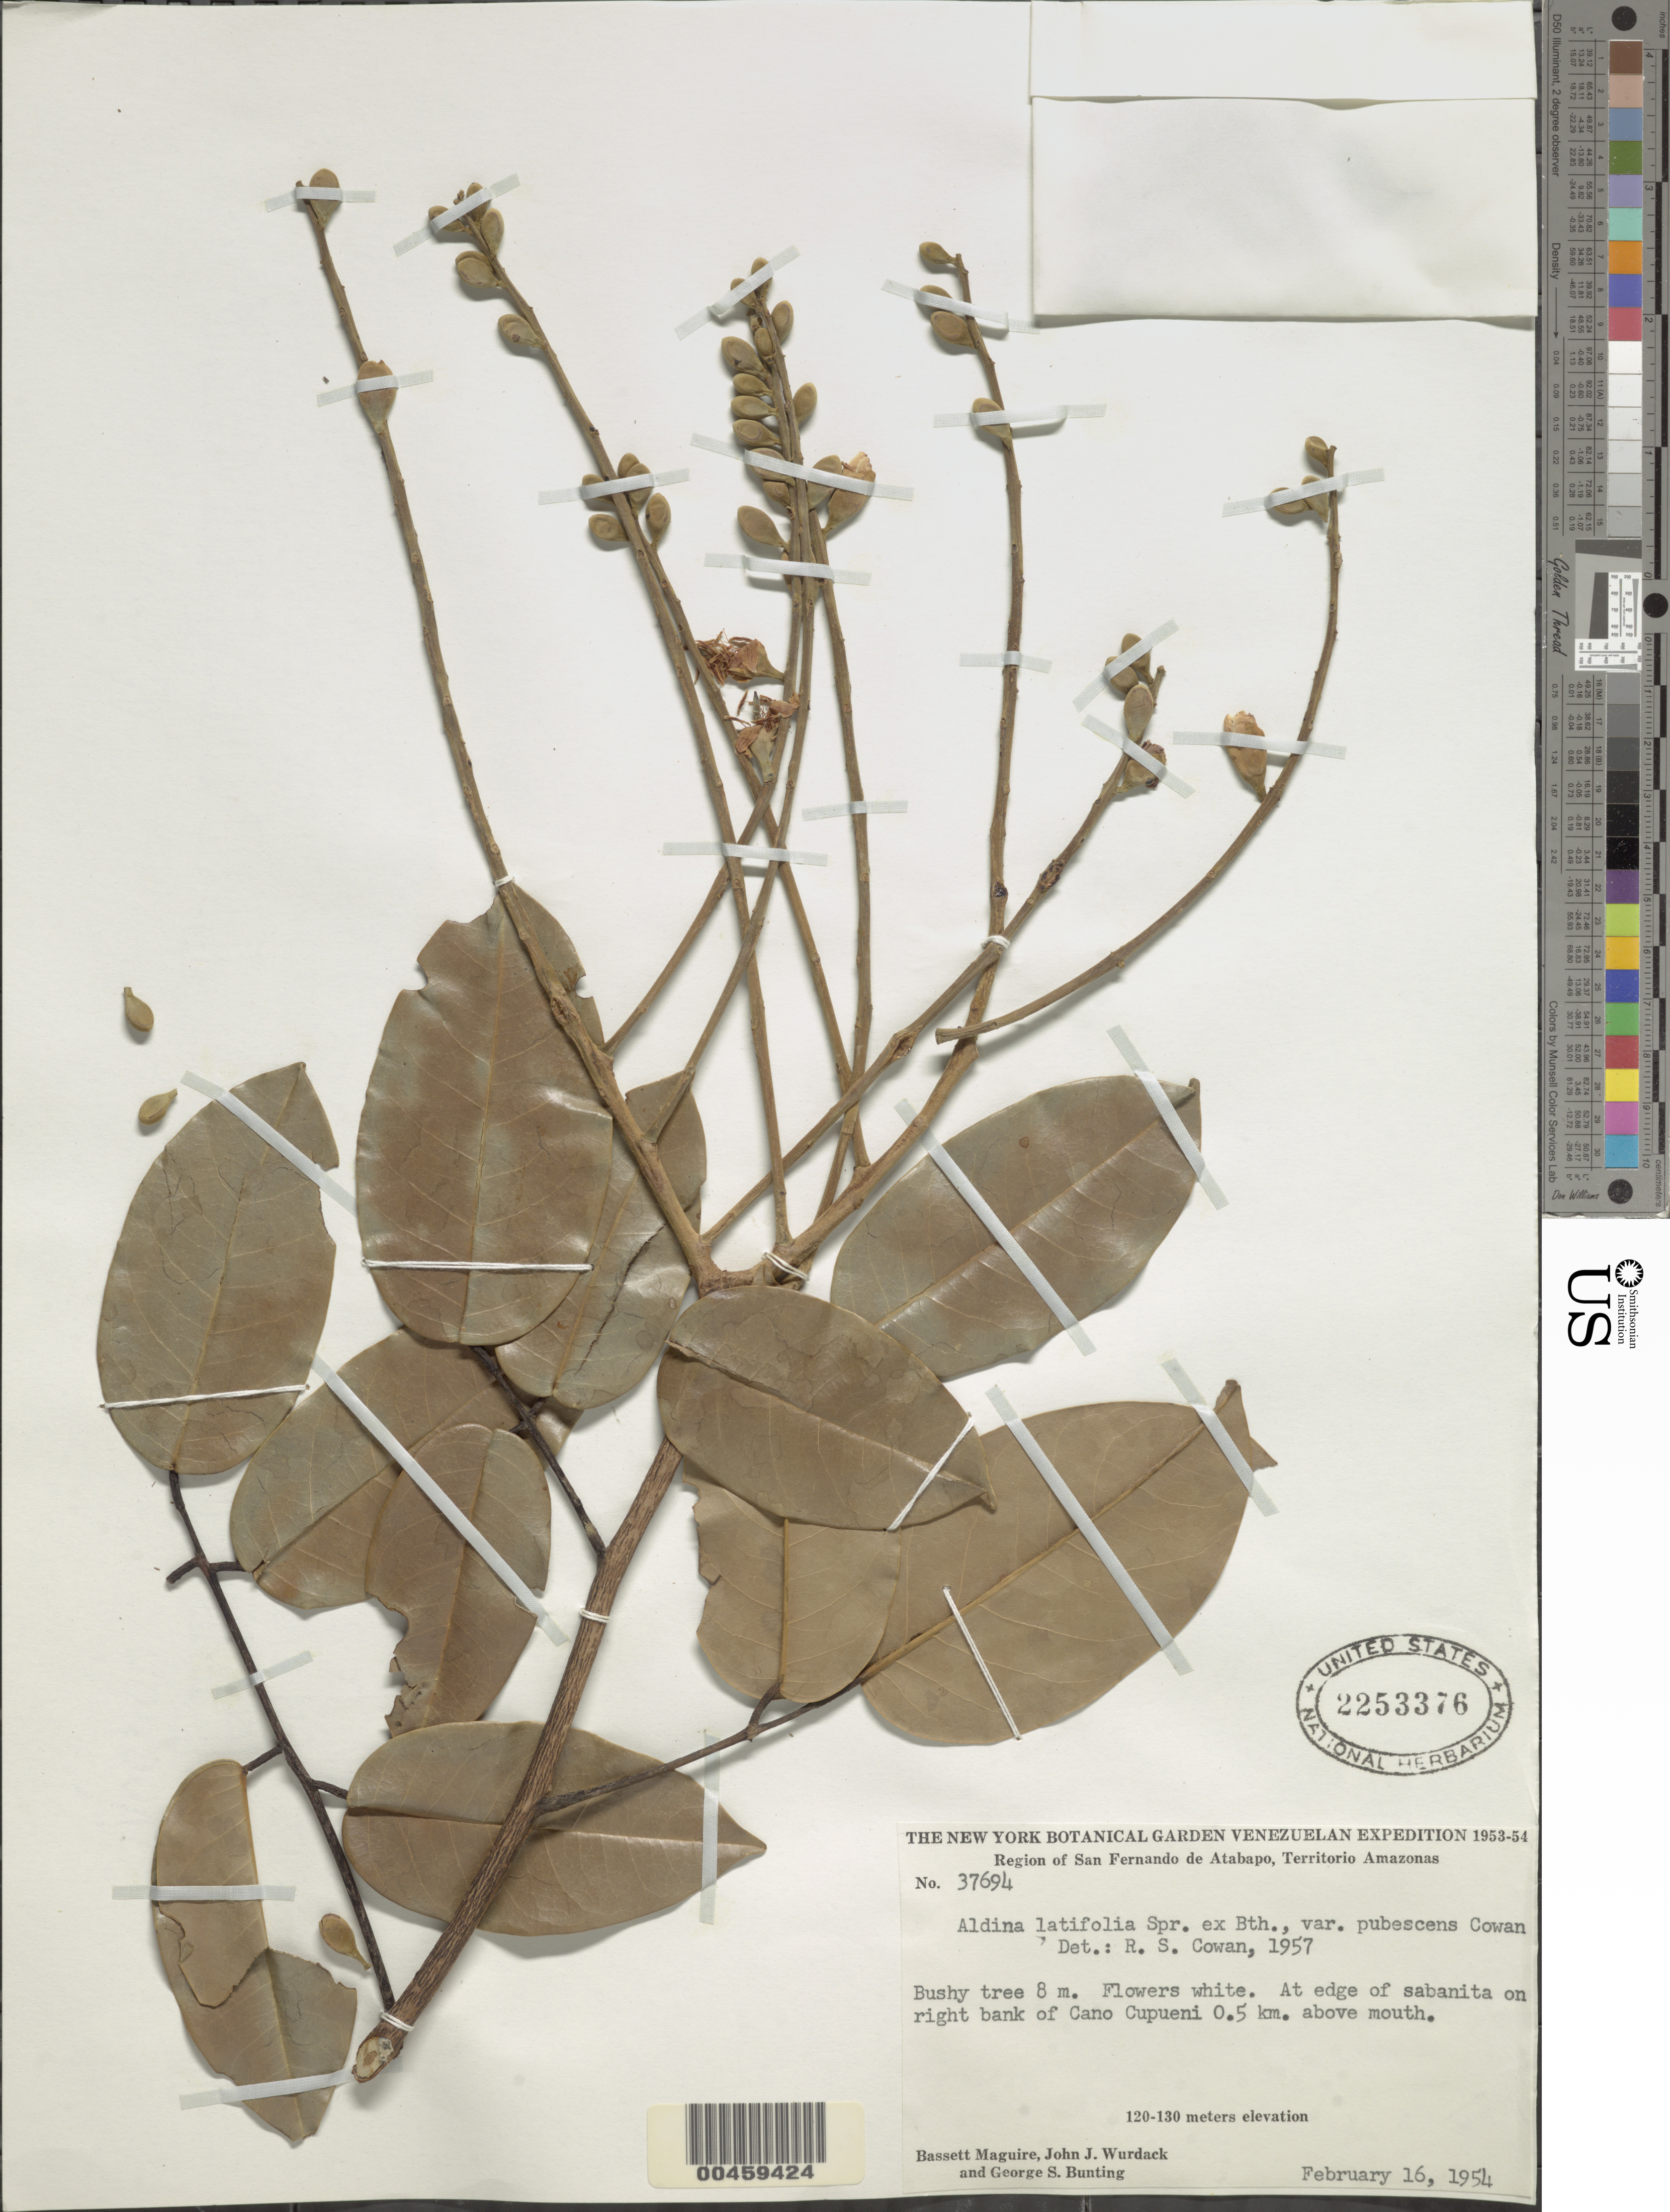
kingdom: Plantae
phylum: Tracheophyta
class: Magnoliopsida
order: Fabales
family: Fabaceae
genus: Aldina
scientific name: Aldina latifolia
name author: Spruce ex Benth.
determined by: Ramos, Gustavo, (HUEFS), Universidade Estadual de Feira de Santana (BRAZIL)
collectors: B. Maguire, J. J. Wurdack & G. S. Bunting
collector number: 37694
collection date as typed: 16 Feb 1954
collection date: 1954-02-16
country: Venezuela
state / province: Amazonas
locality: Cano cupueni, 0.5 km above mouth; region of San Fernando de Atabapo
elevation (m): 120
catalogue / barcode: US 2253376